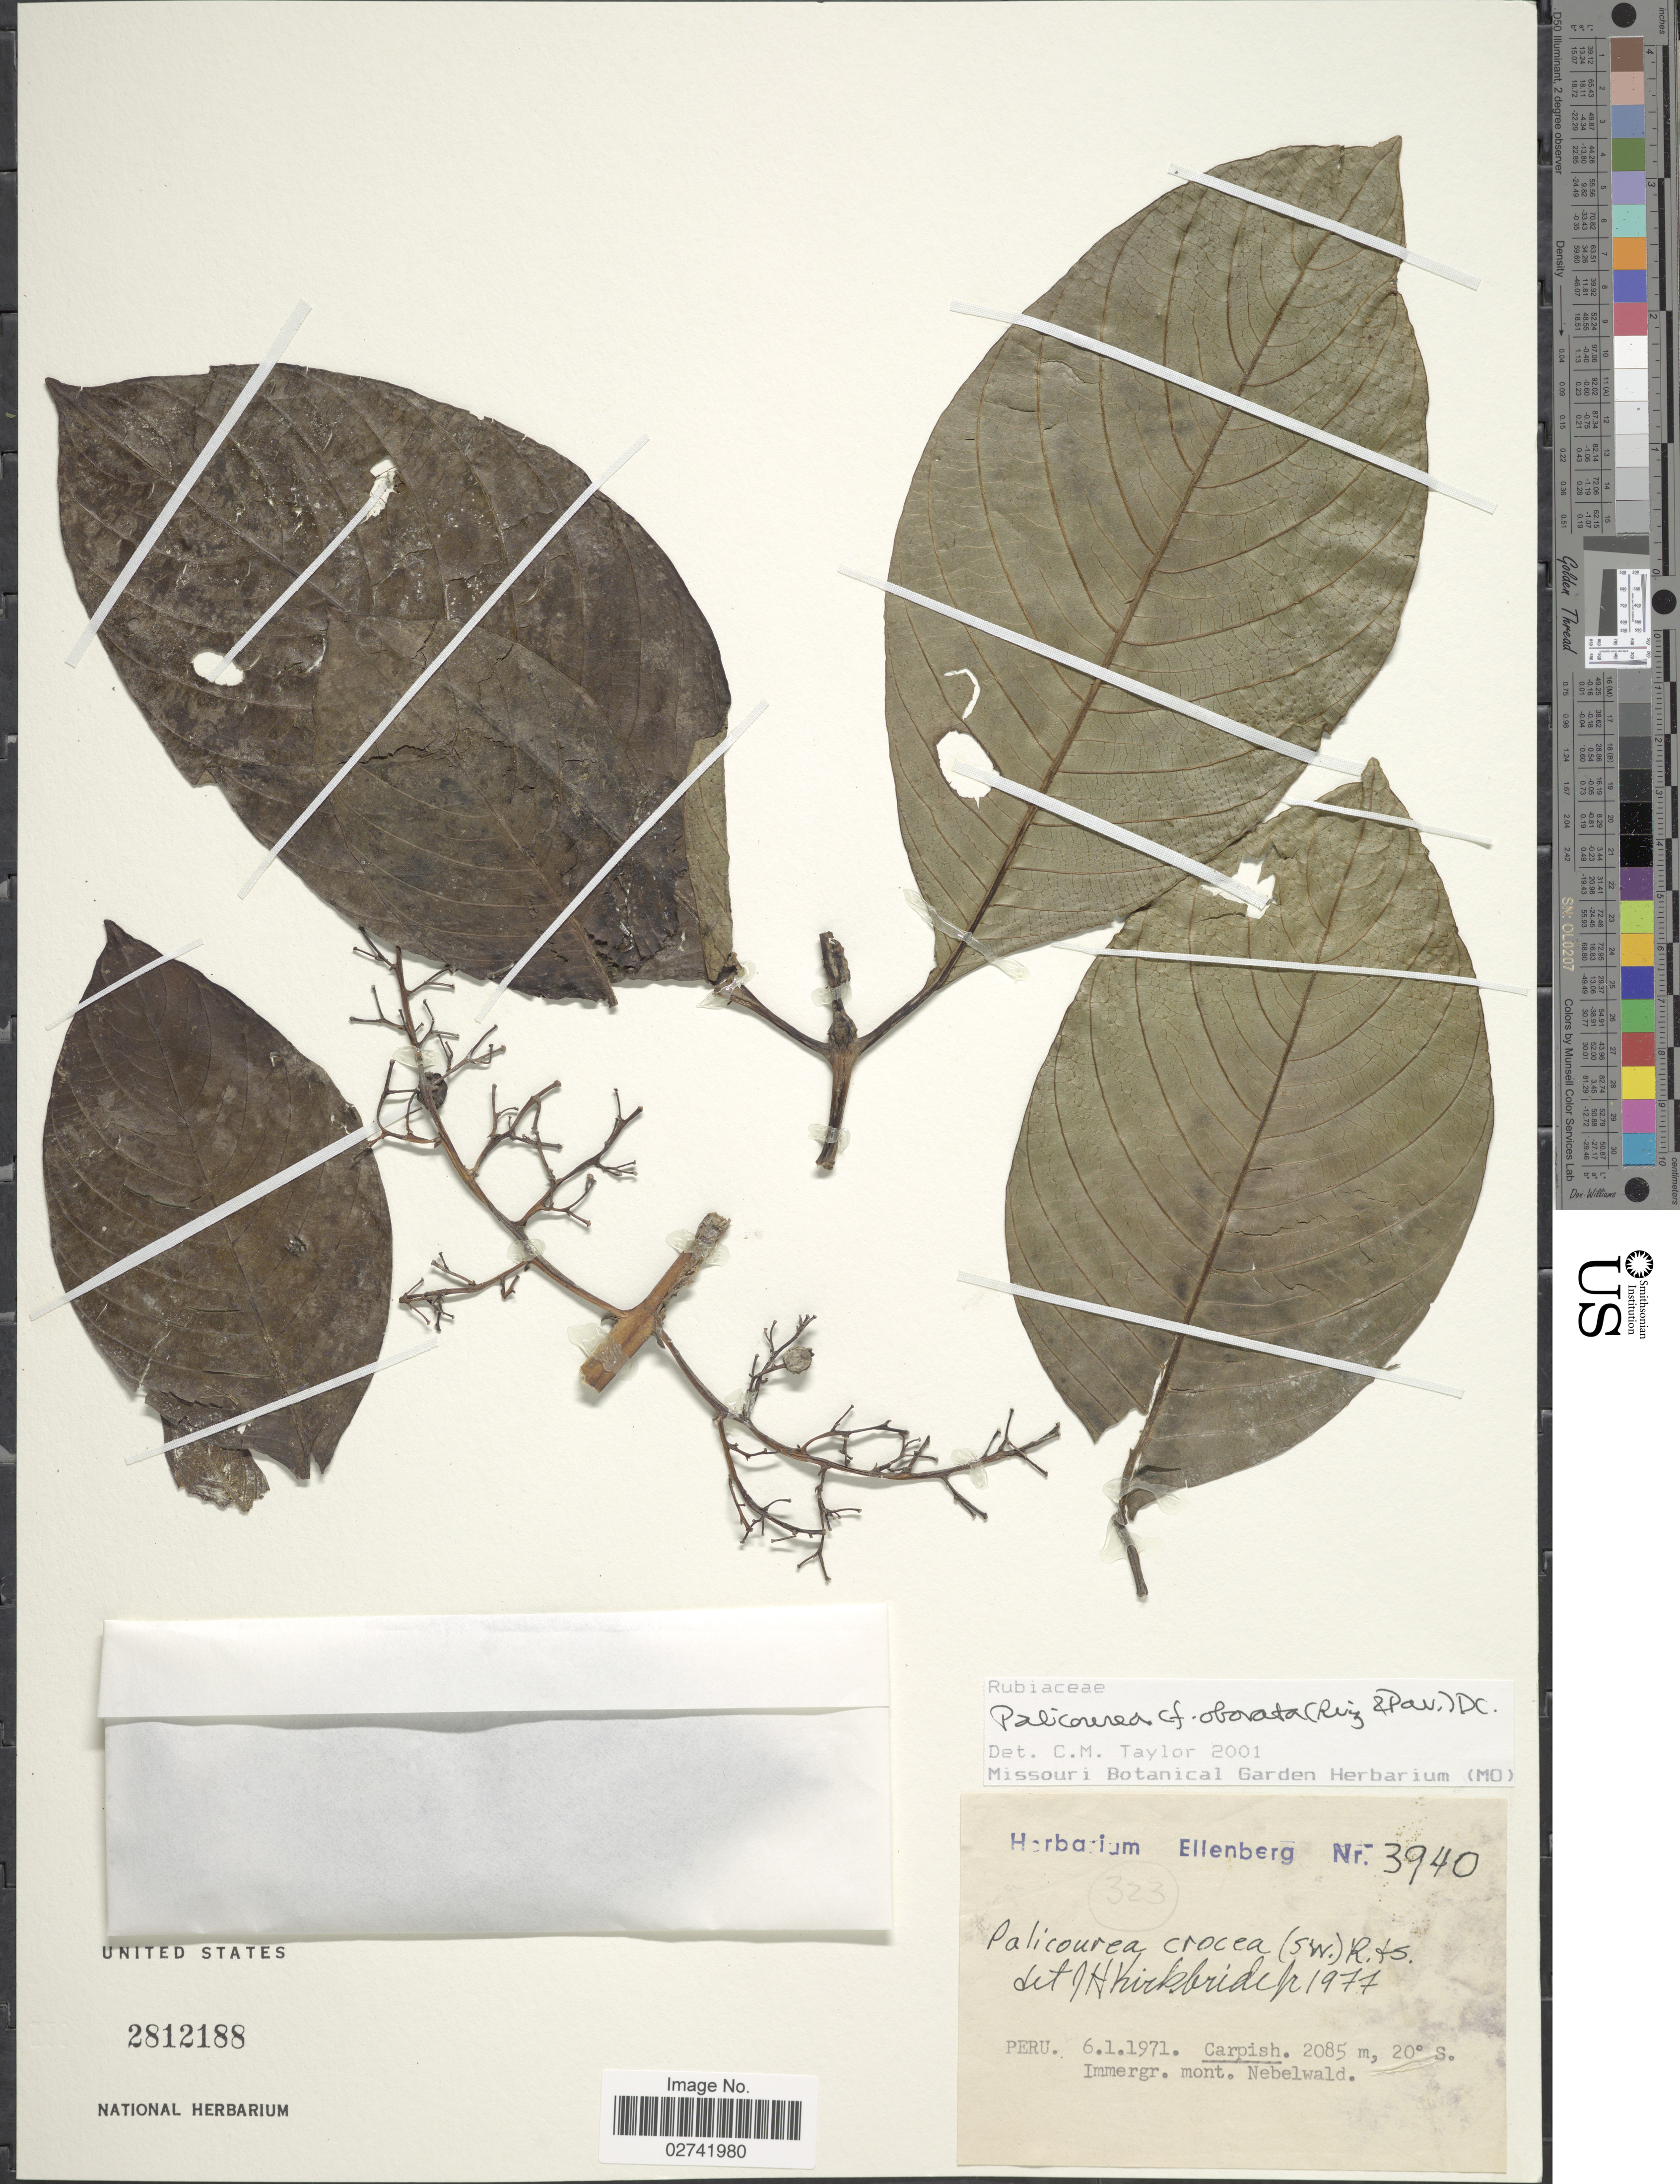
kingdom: Plantae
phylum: Tracheophyta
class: Magnoliopsida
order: Gentianales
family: Rubiaceae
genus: Palicourea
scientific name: Palicourea obovata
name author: (Ruiz & Pav.) DC.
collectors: Ex herb. Ellenberg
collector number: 3940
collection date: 1971-01-06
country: Peru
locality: Carpish. Immergr. mont. Nebelwald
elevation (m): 2085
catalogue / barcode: US 2812188